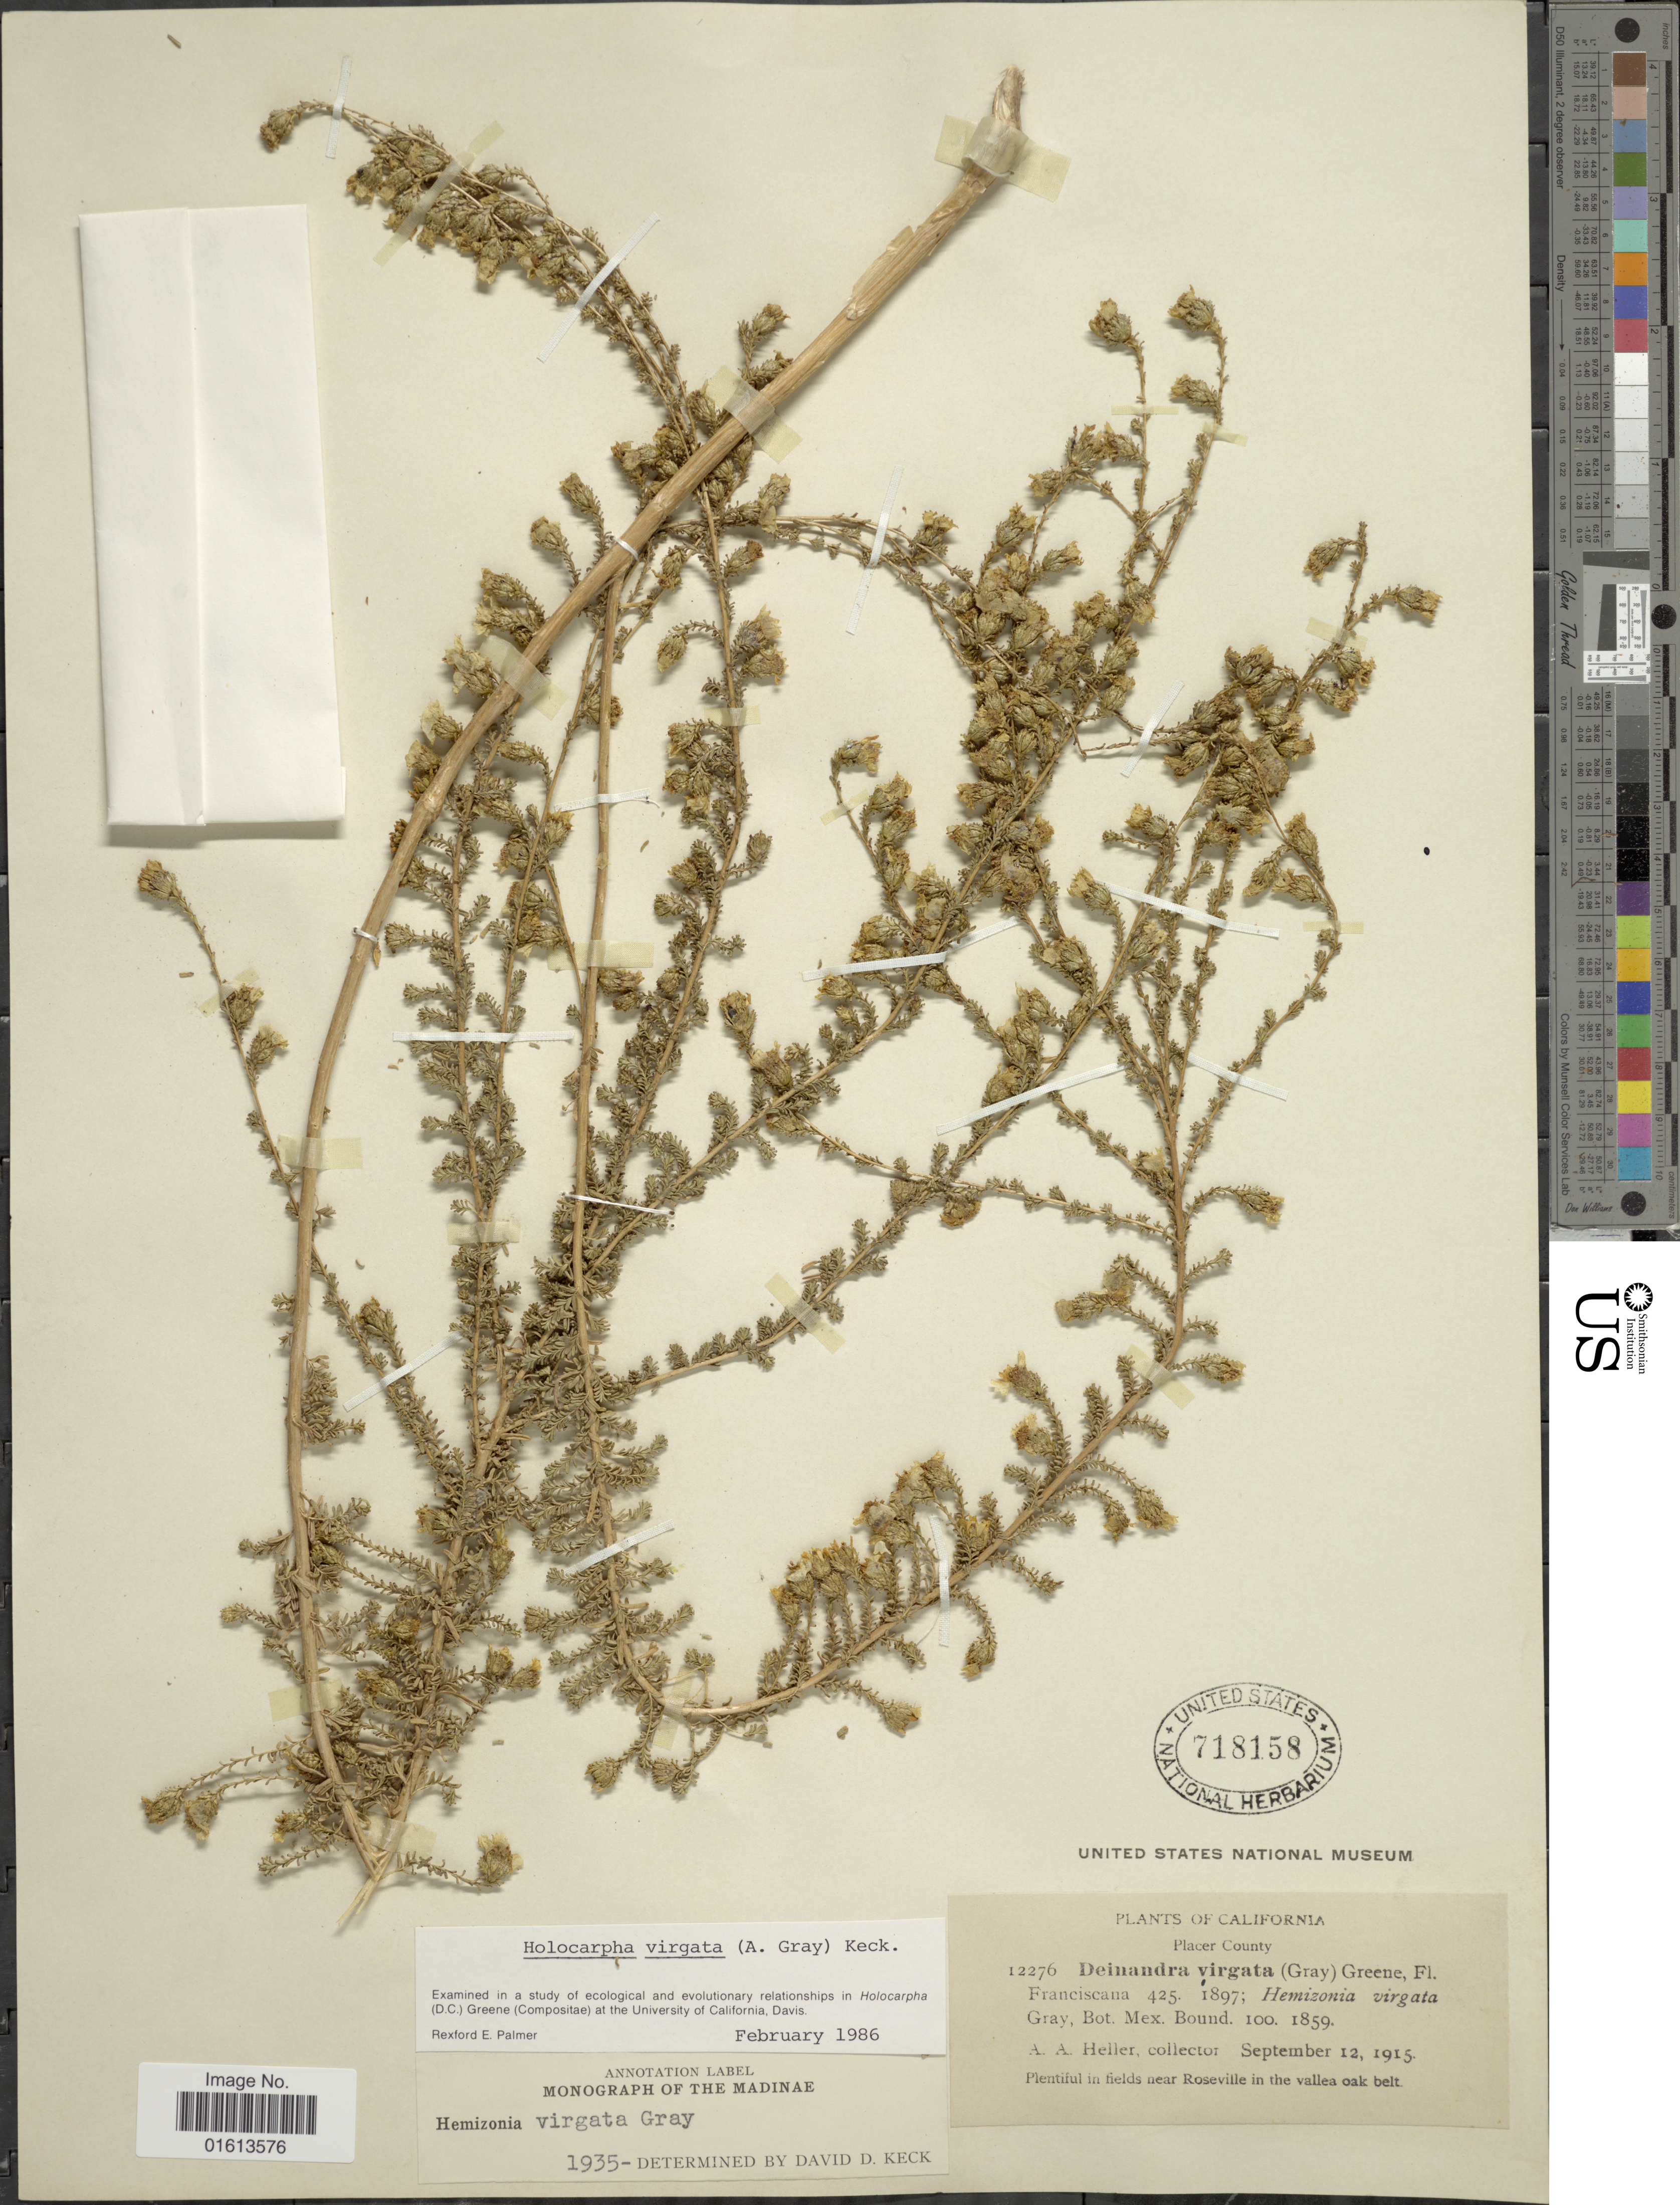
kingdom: Plantae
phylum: Tracheophyta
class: Magnoliopsida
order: Asterales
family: Asteraceae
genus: Holocarpha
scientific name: Holocarpha virgata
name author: (A. Gray) D.D. Keck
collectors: A. A. Heller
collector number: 12276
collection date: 1915-09-12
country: United States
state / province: California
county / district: Placer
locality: California. Placer County. Plentiful in fields near Roseville in the valea oak belt.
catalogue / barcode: US 718158